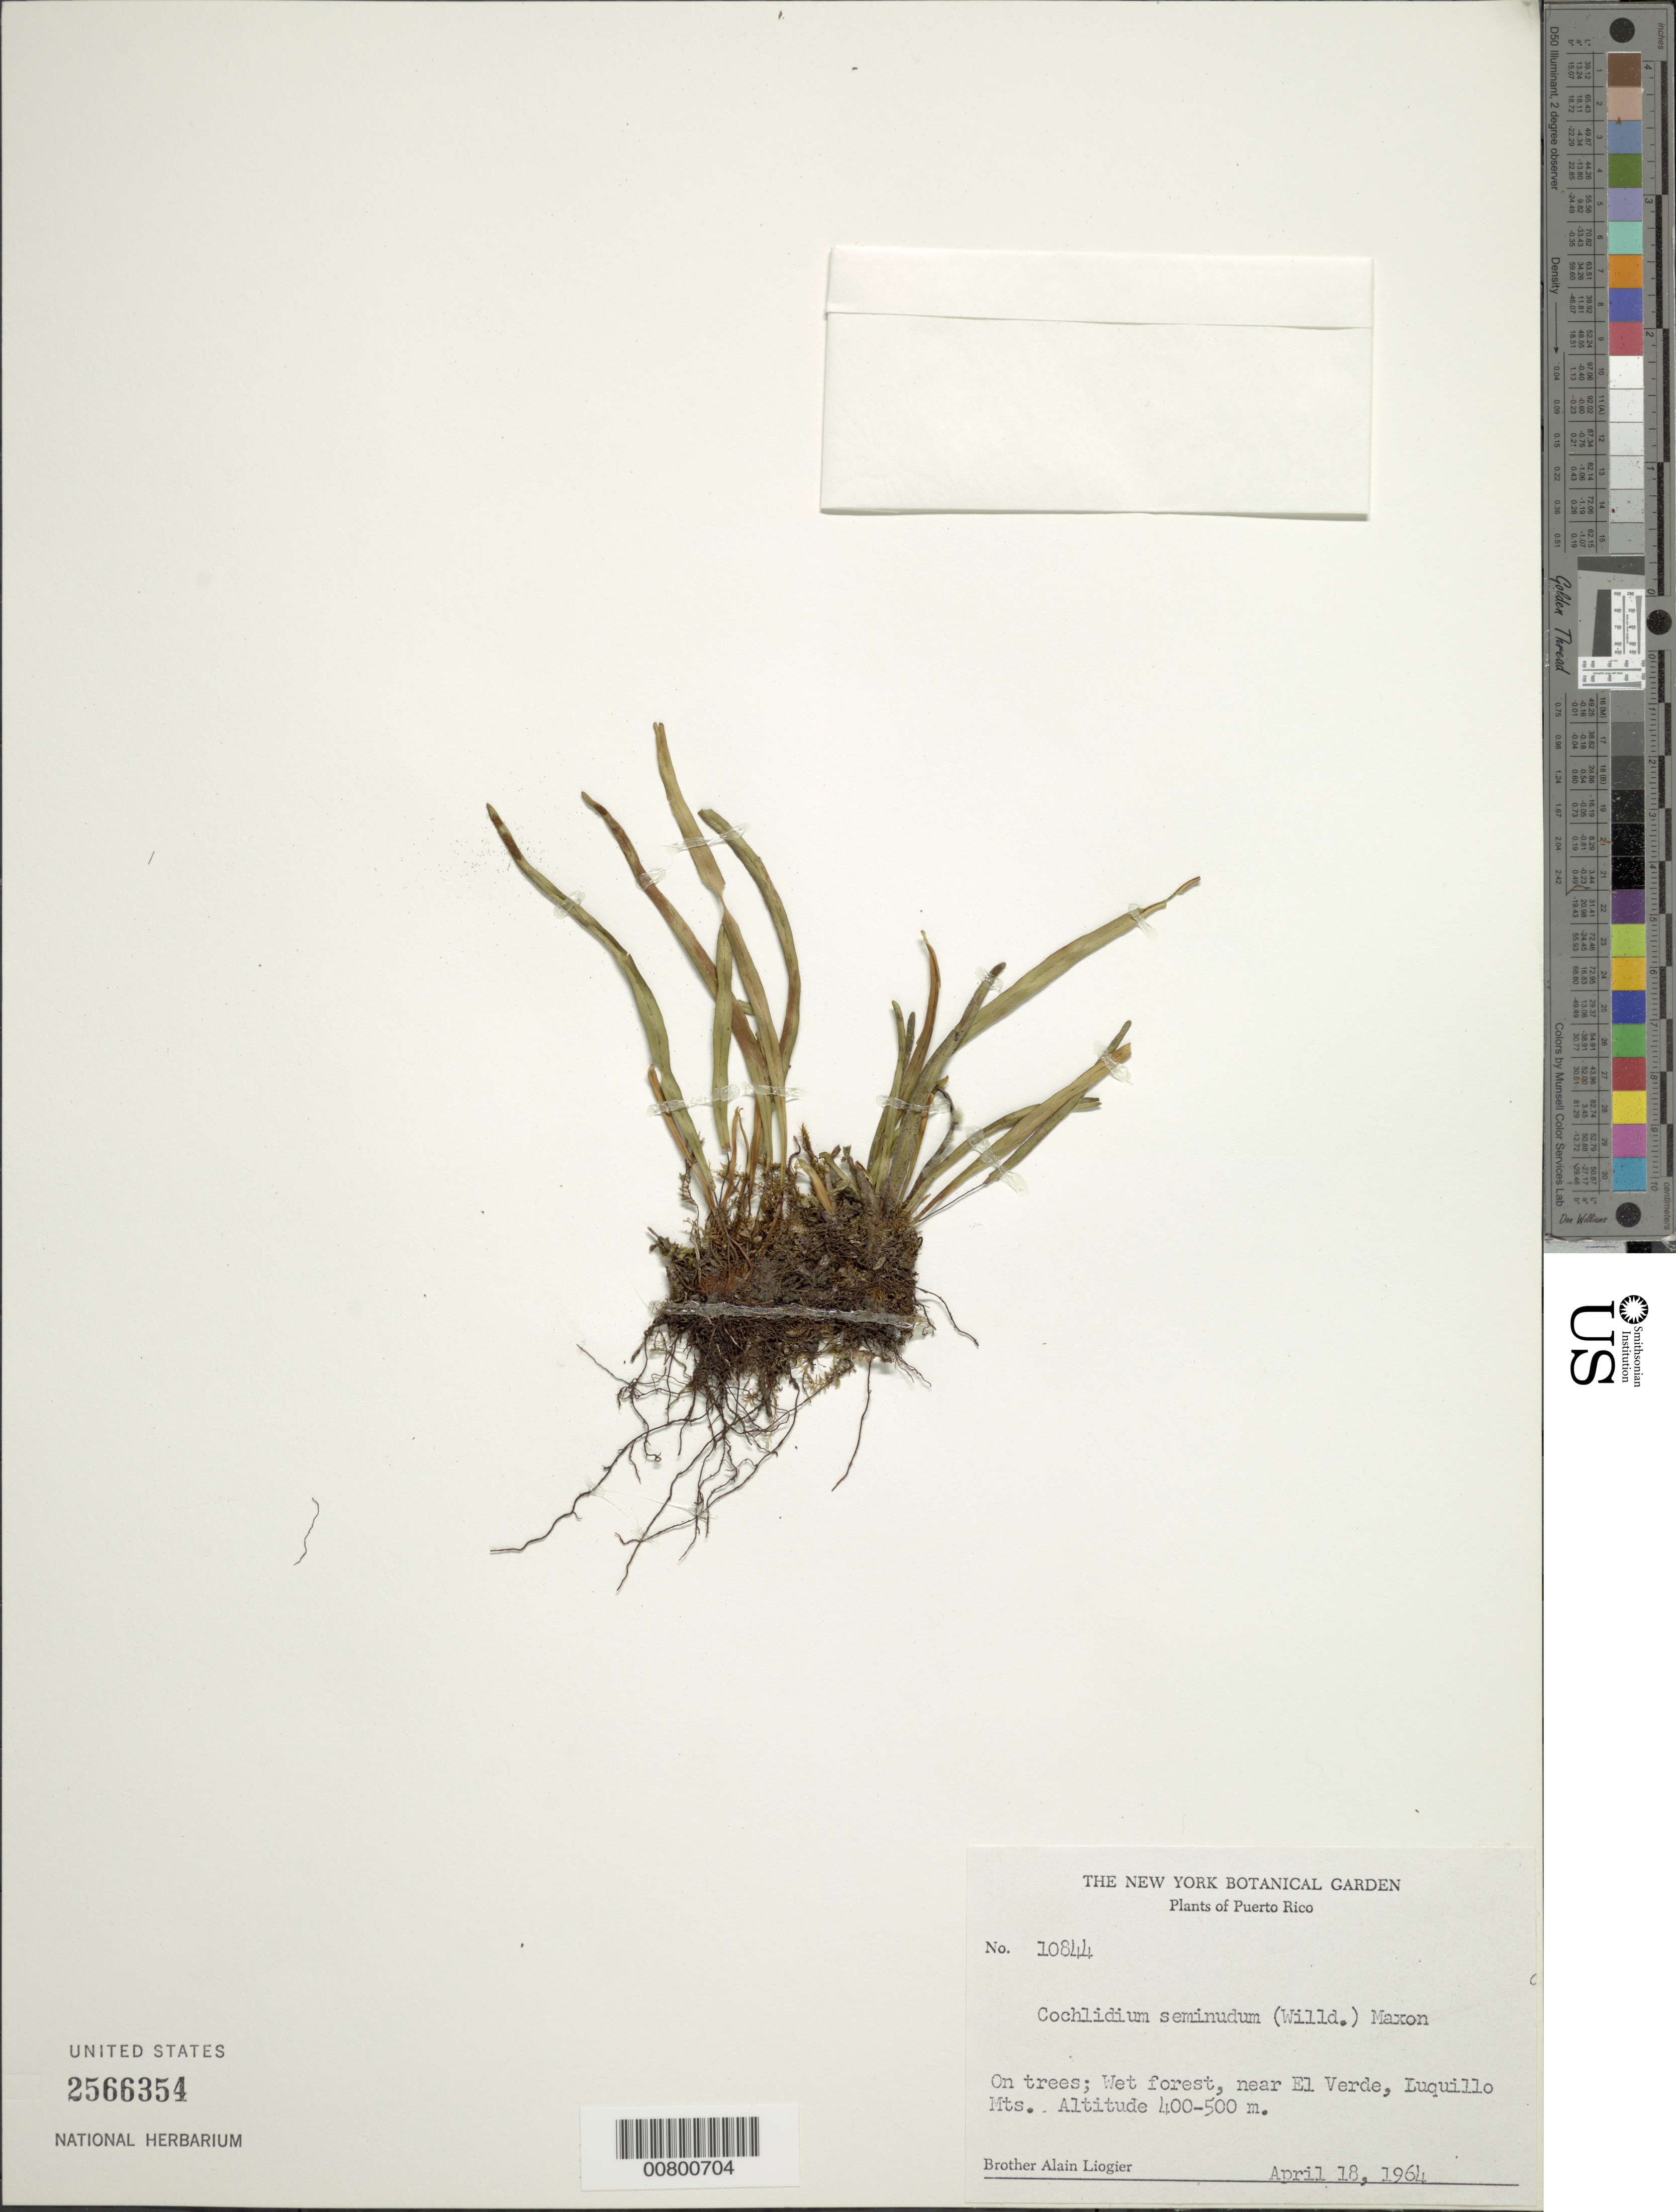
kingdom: Plantae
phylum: Tracheophyta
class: Polypodiopsida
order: Polypodiales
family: Polypodiaceae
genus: Cochlidium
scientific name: Cochlidium seminudum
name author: (Willd.) Maxon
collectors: A. H. Liogier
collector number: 10844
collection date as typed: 18 Apr 1964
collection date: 1964-04-18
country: Puerto Rico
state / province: Luquillo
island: Puerto Rico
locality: El Verde, Luquillo Mts.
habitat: Wet forest, on trees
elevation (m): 400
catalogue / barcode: US 2566354